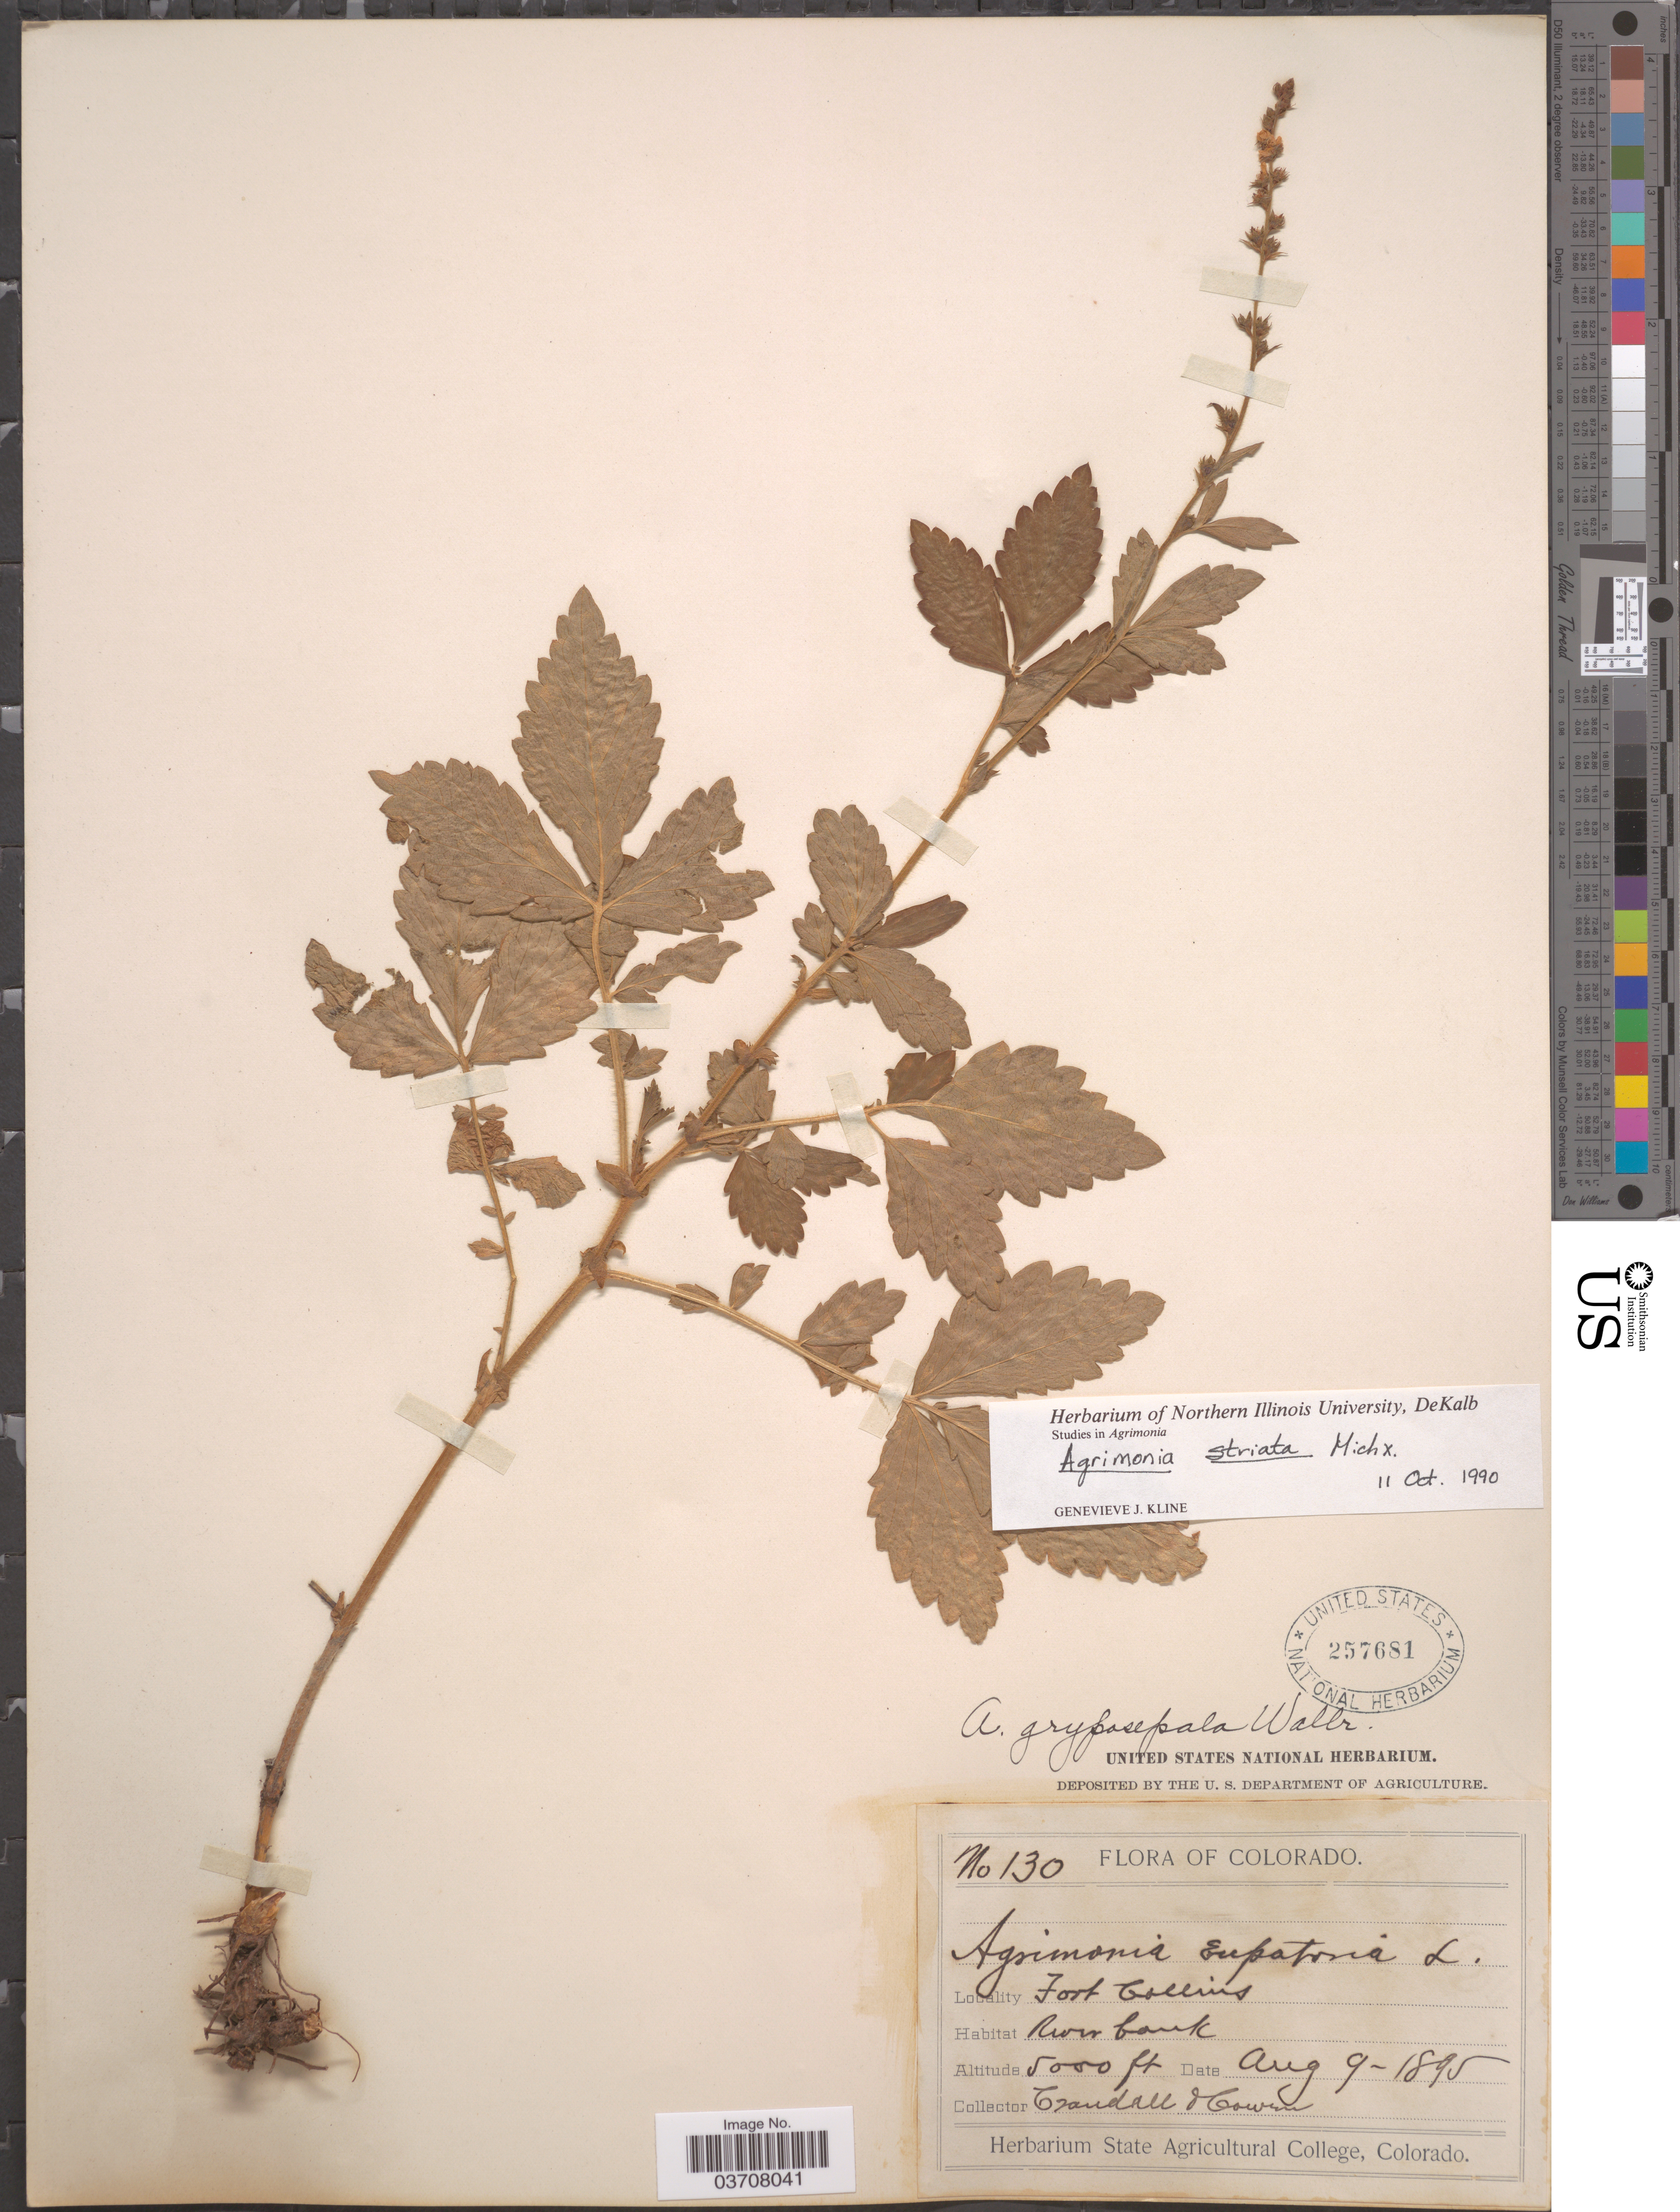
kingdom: Plantae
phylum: Tracheophyta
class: Magnoliopsida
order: Rosales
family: Rosaceae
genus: Agrimonia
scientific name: Agrimonia striata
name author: Michx.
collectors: -. Crandall & -. Cowen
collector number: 130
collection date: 1895-08-09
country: United States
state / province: Colorado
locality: Fort Collins.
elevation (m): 1524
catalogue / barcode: US 257681